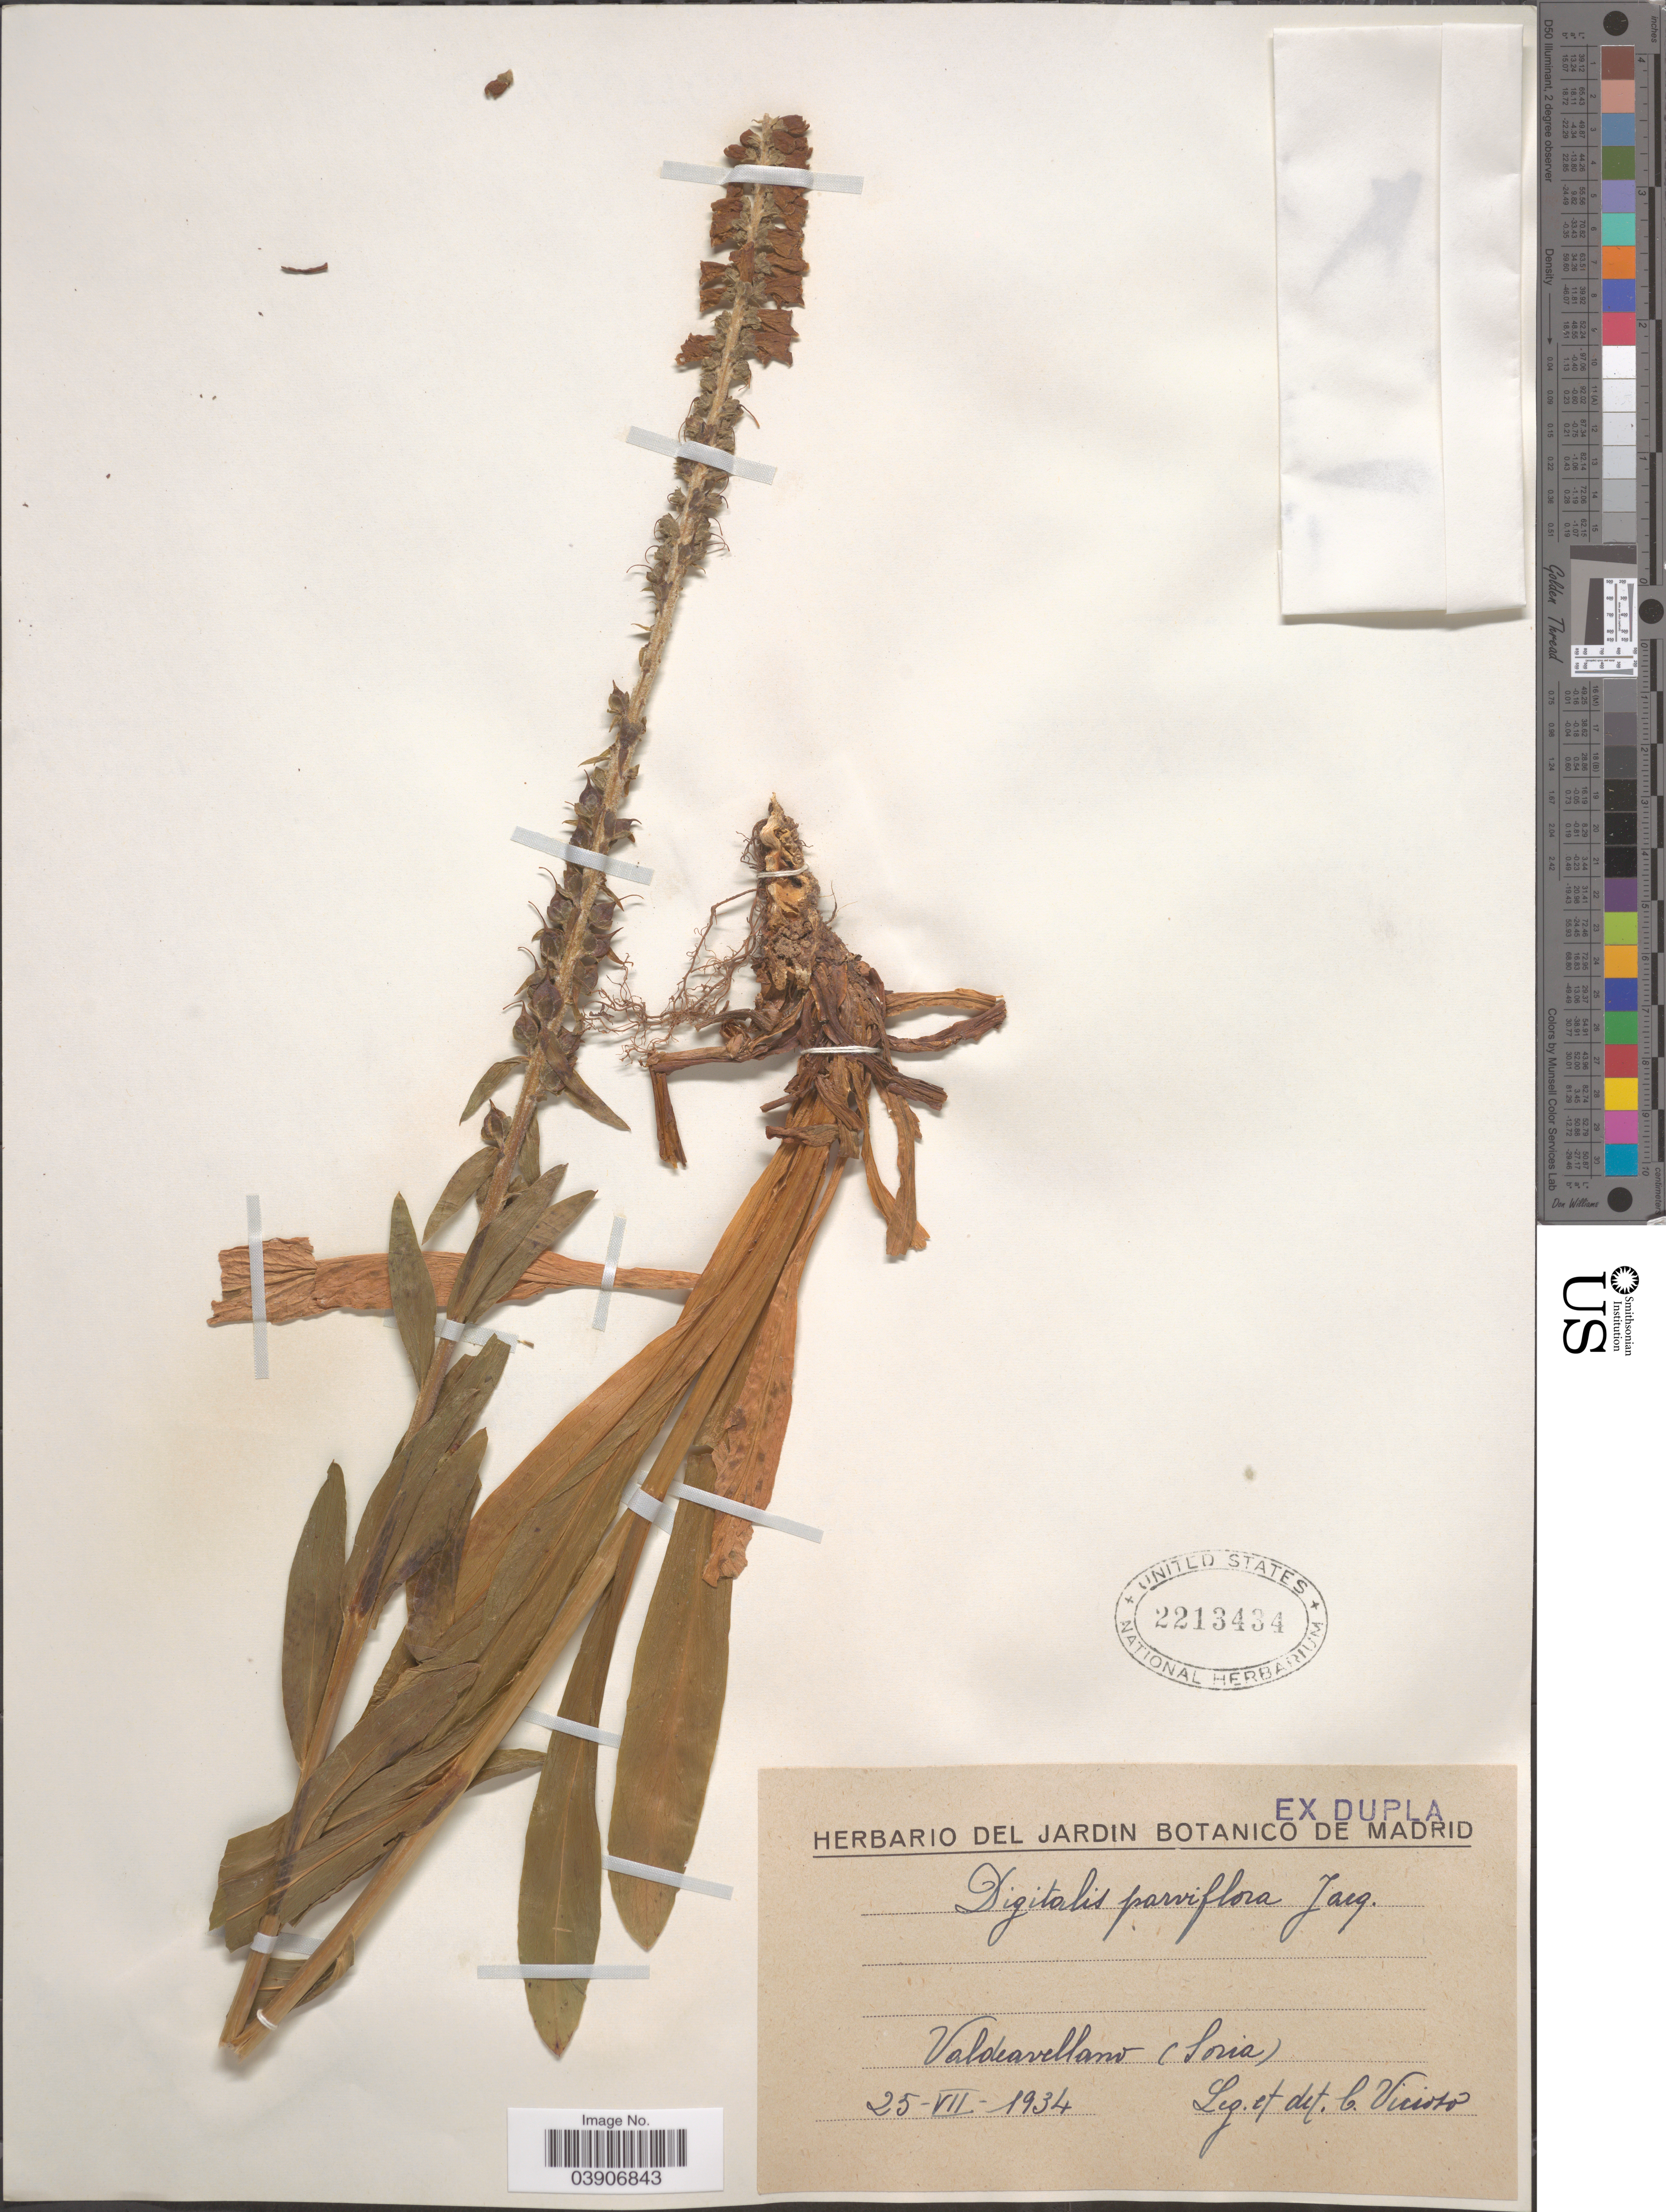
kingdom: Plantae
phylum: Tracheophyta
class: Magnoliopsida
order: Lamiales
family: Plantaginaceae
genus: Digitalis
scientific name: Digitalis parviflora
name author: Jacq.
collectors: C. Vicioso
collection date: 1934-07-25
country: Spain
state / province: Madrid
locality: Valdeavellano (Soria).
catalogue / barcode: US 2213434